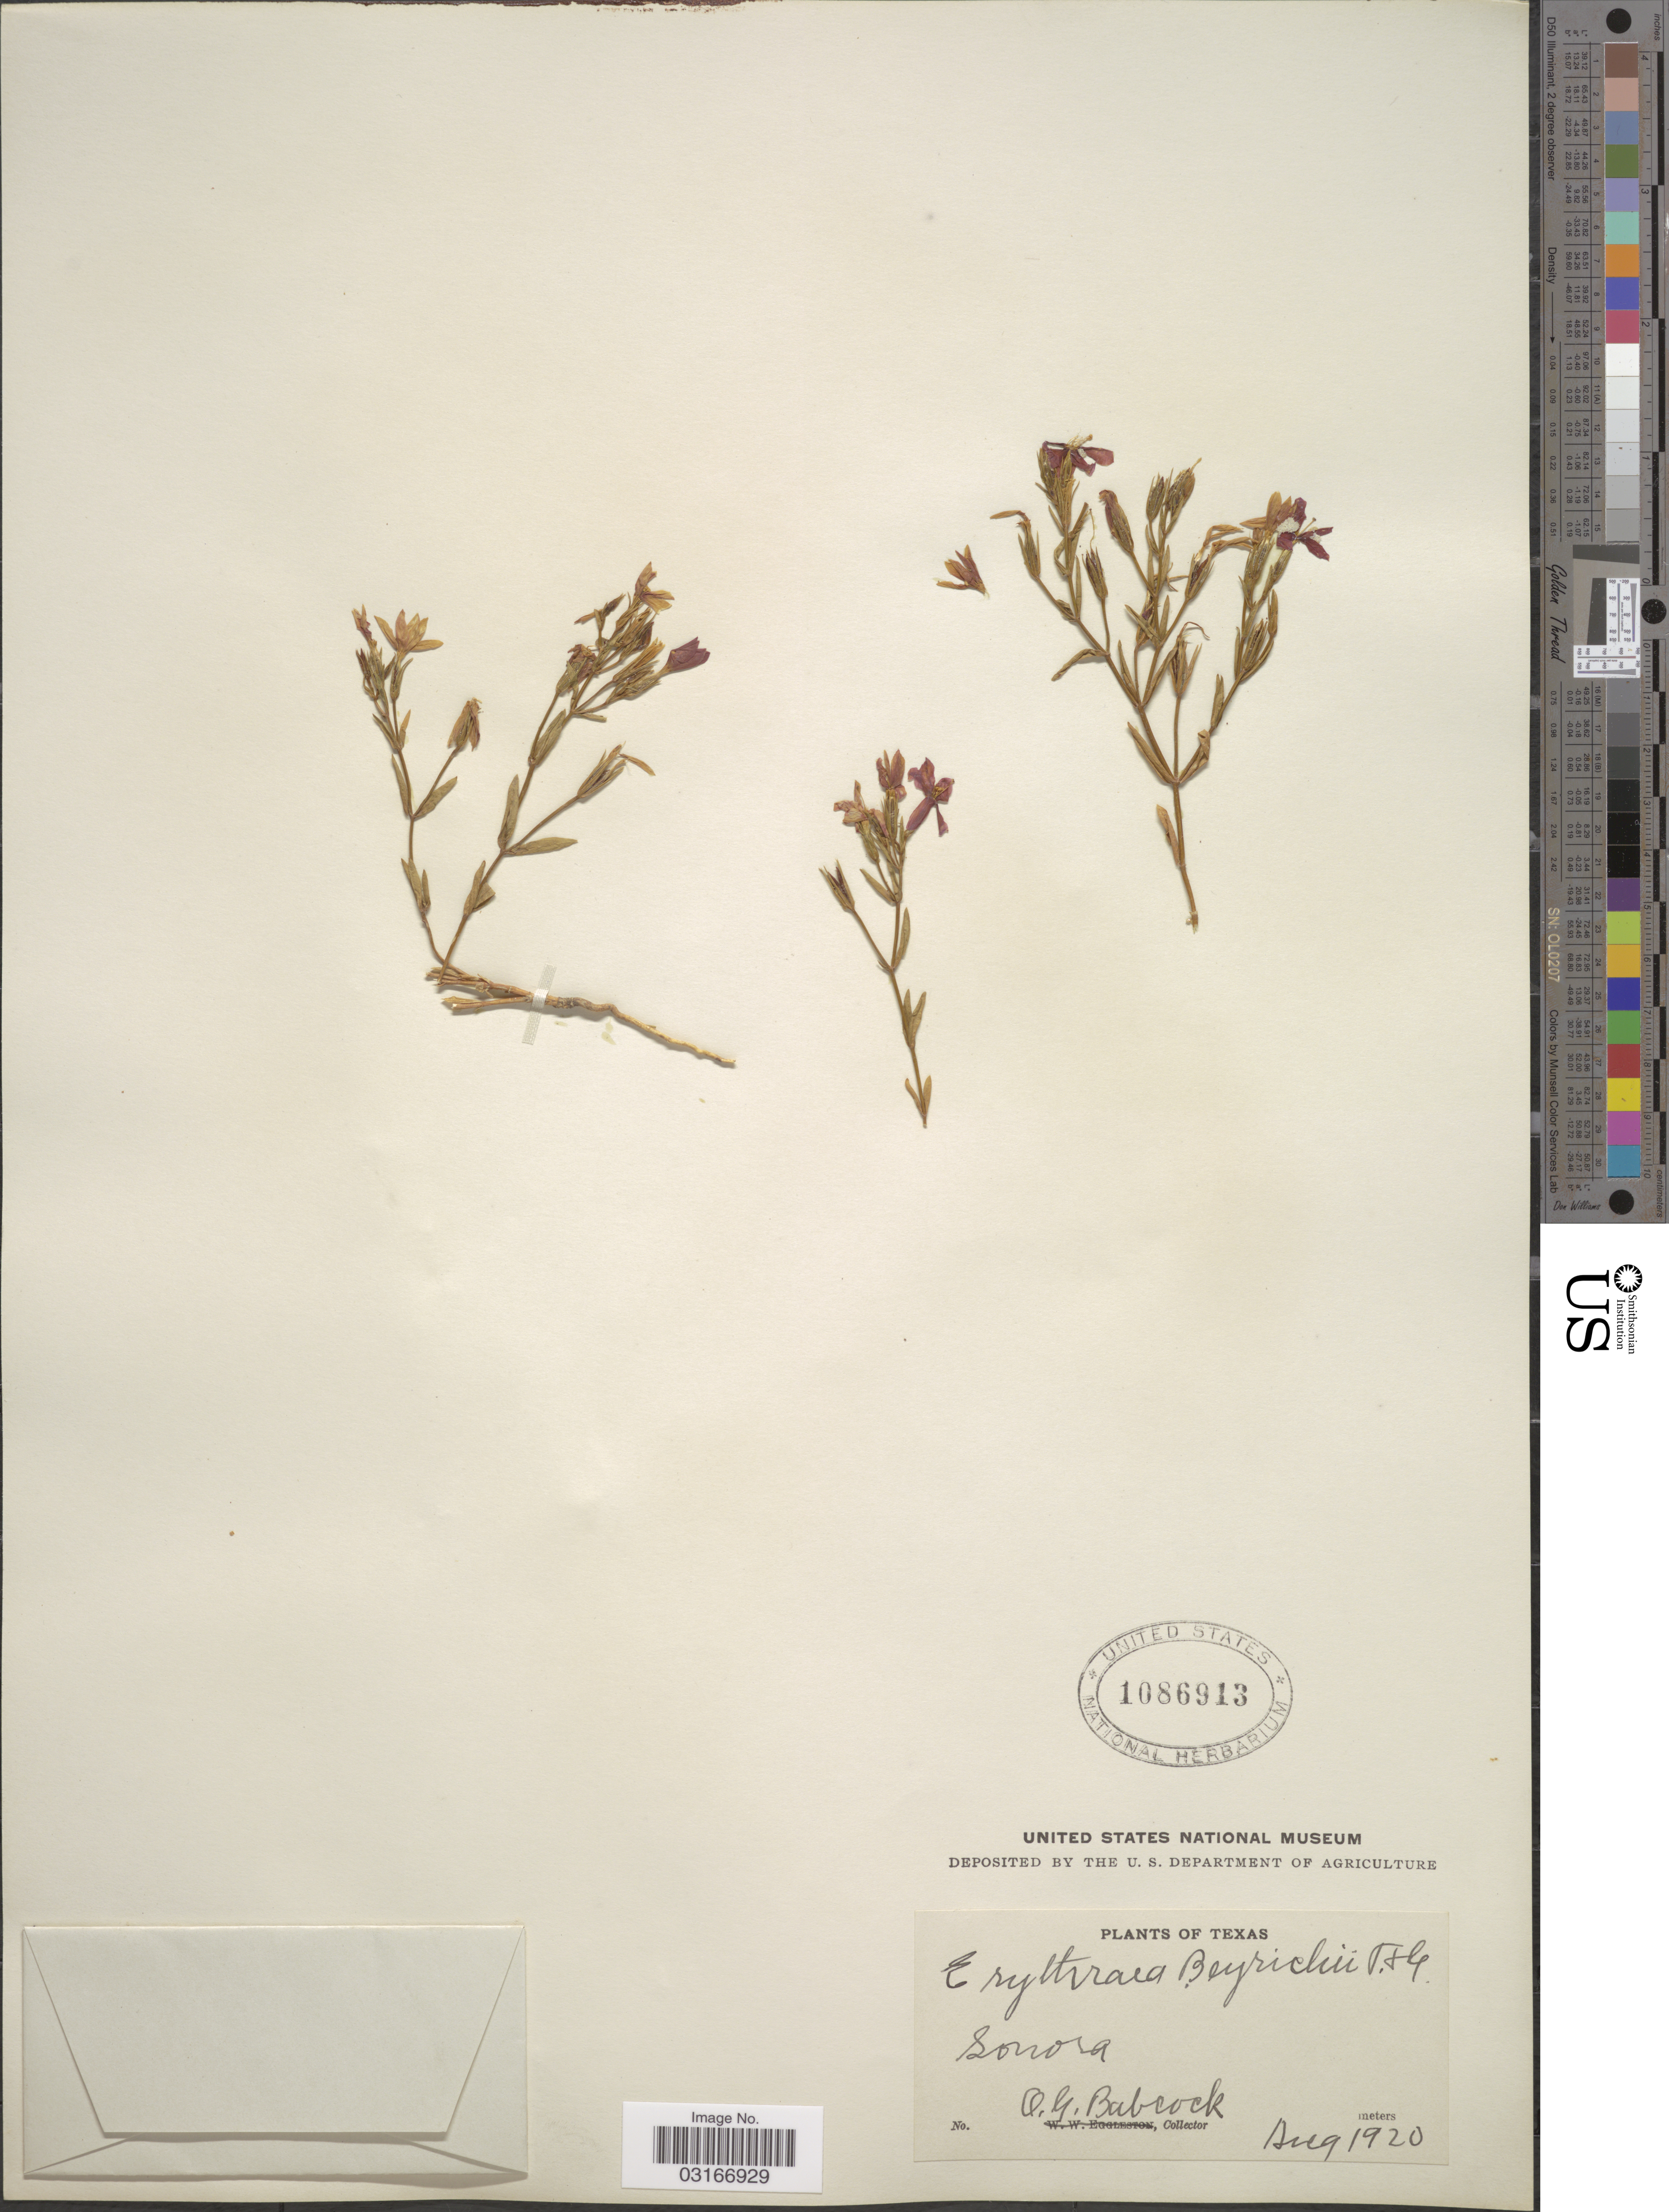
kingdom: Plantae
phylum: Tracheophyta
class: Magnoliopsida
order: Gentianales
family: Gentianaceae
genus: Centaurium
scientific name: Centaurium beyrichii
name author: (Torr.) B.L. Rob.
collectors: O. Babcock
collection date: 1920-08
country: United States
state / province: Texas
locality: Sonora.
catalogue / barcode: US 1086913